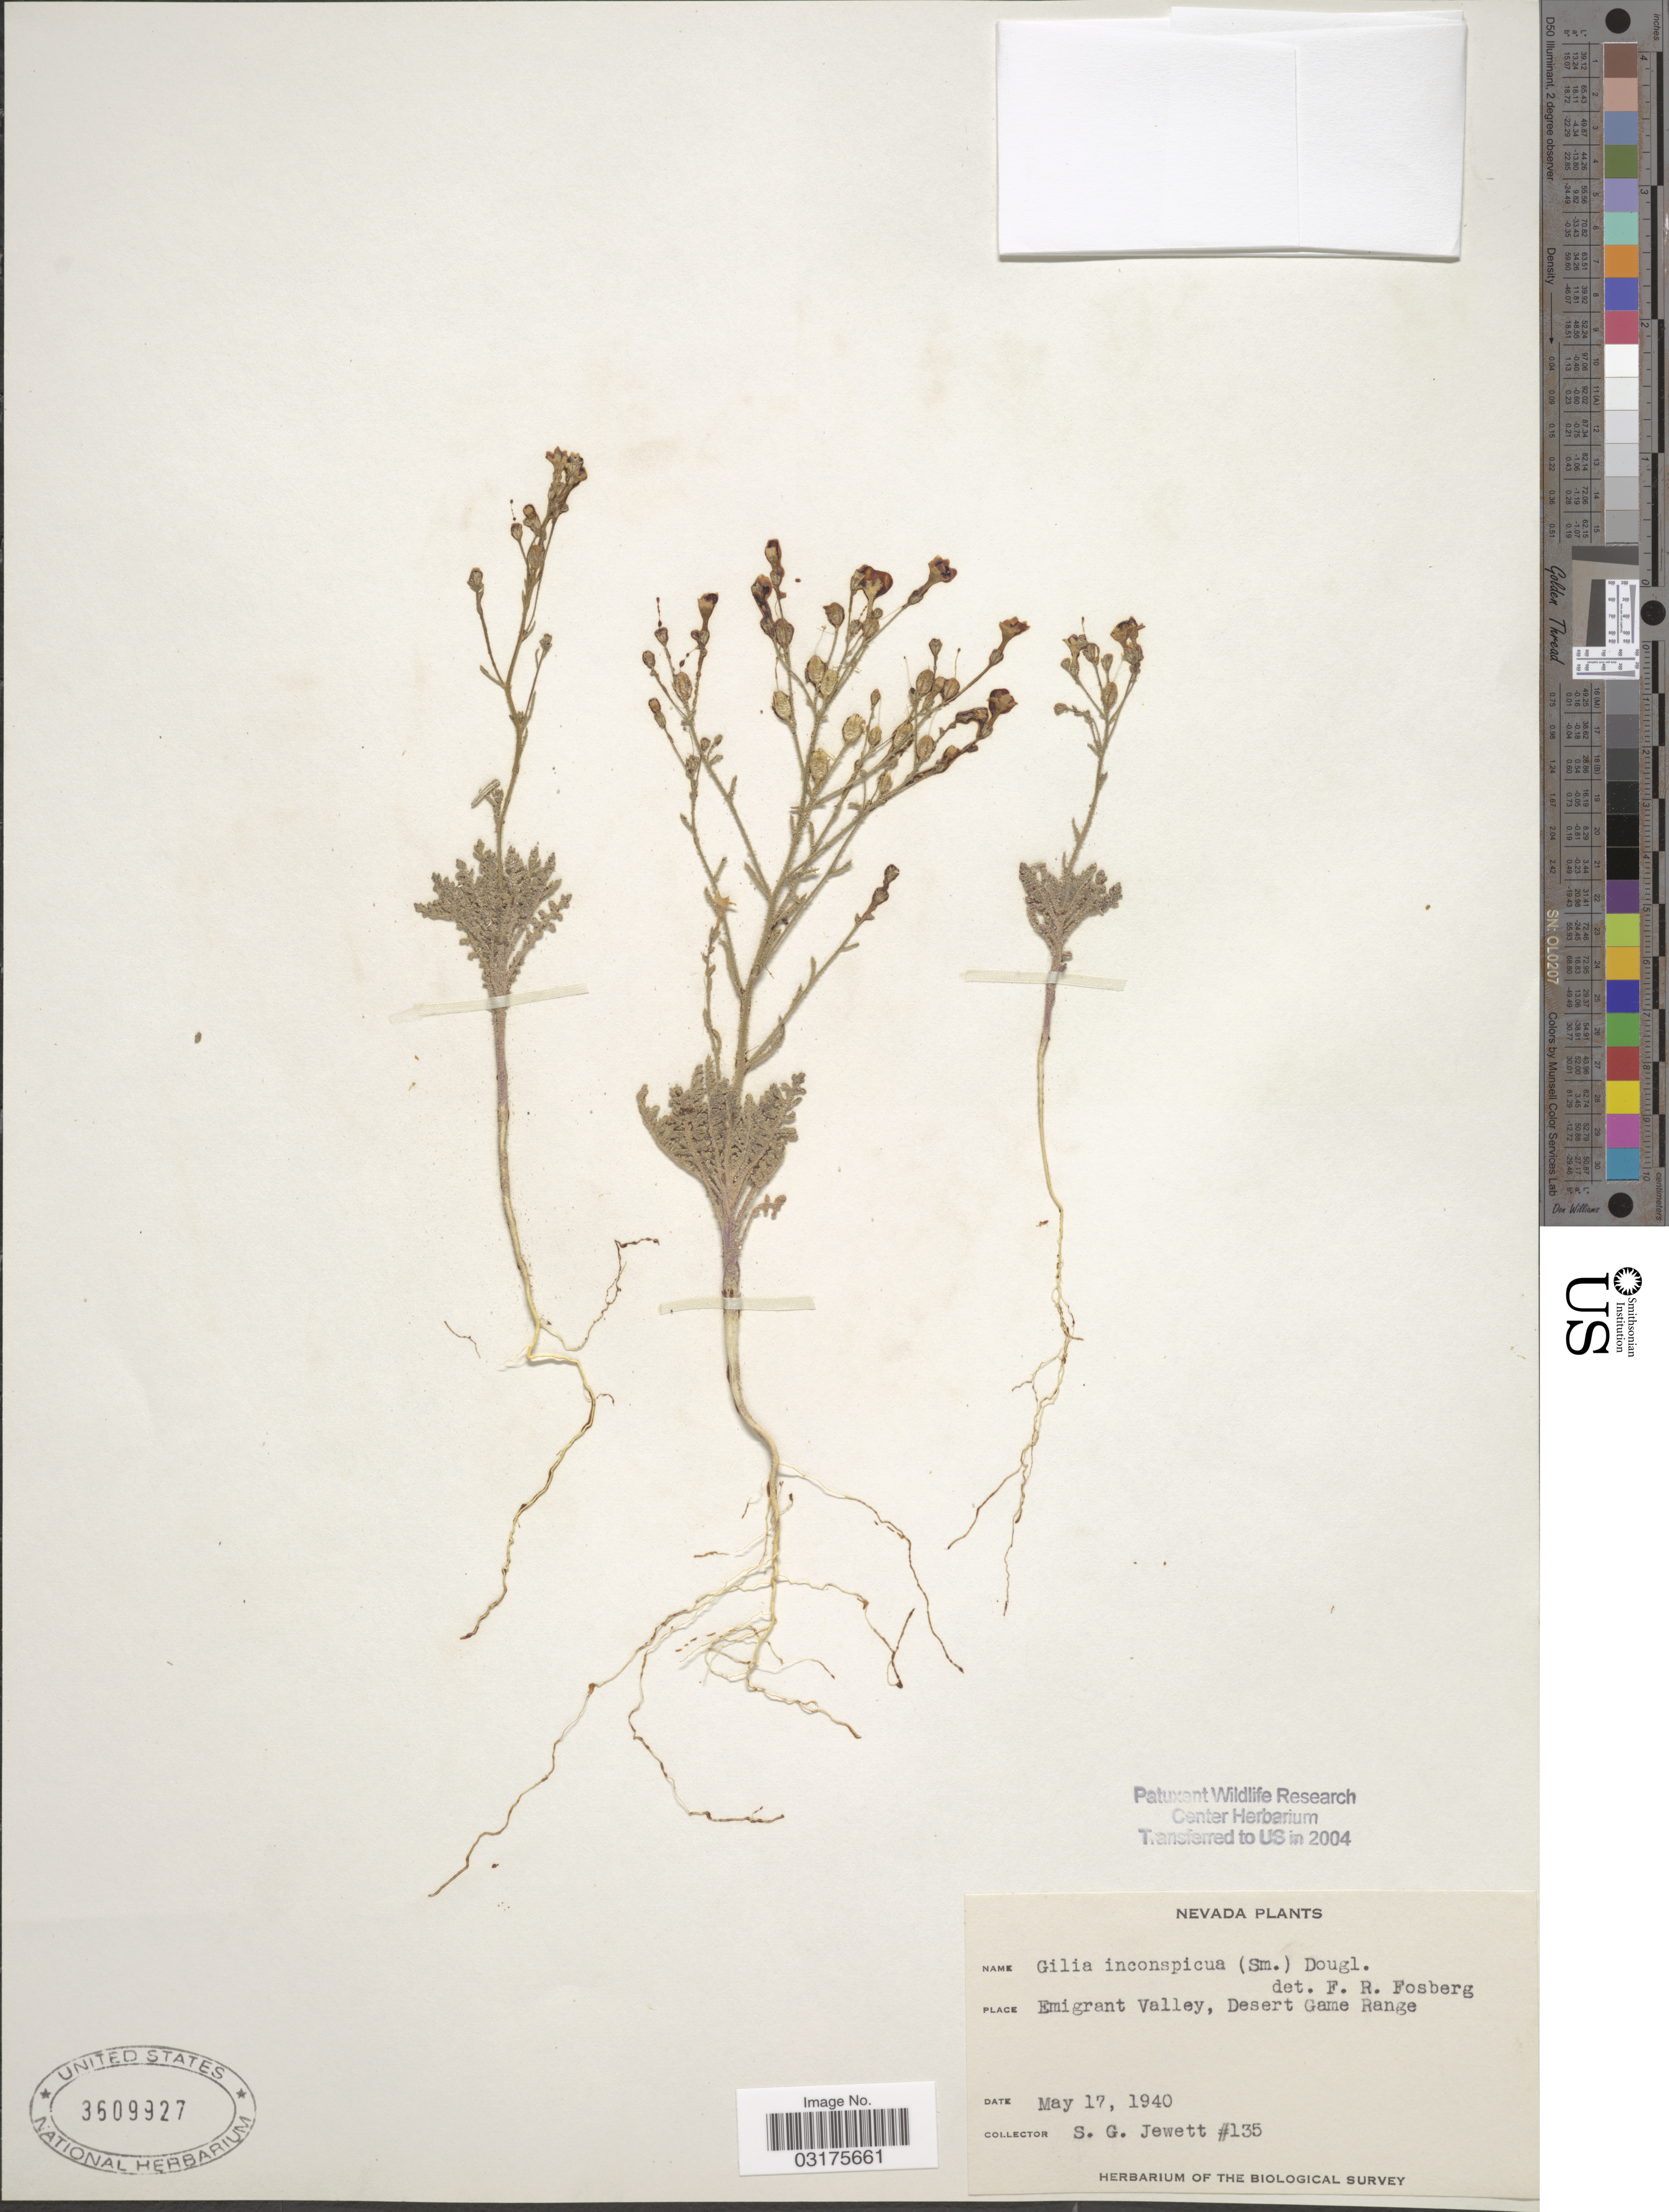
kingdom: Plantae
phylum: Tracheophyta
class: Magnoliopsida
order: Ericales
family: Polemoniaceae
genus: Gilia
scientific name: Gilia inconspicua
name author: (Sm.) Sweet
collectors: S. Jewett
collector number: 135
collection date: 1940-05-17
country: United States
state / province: Nevada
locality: Emigrant Valley, Desert Game Range.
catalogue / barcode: US 3609927